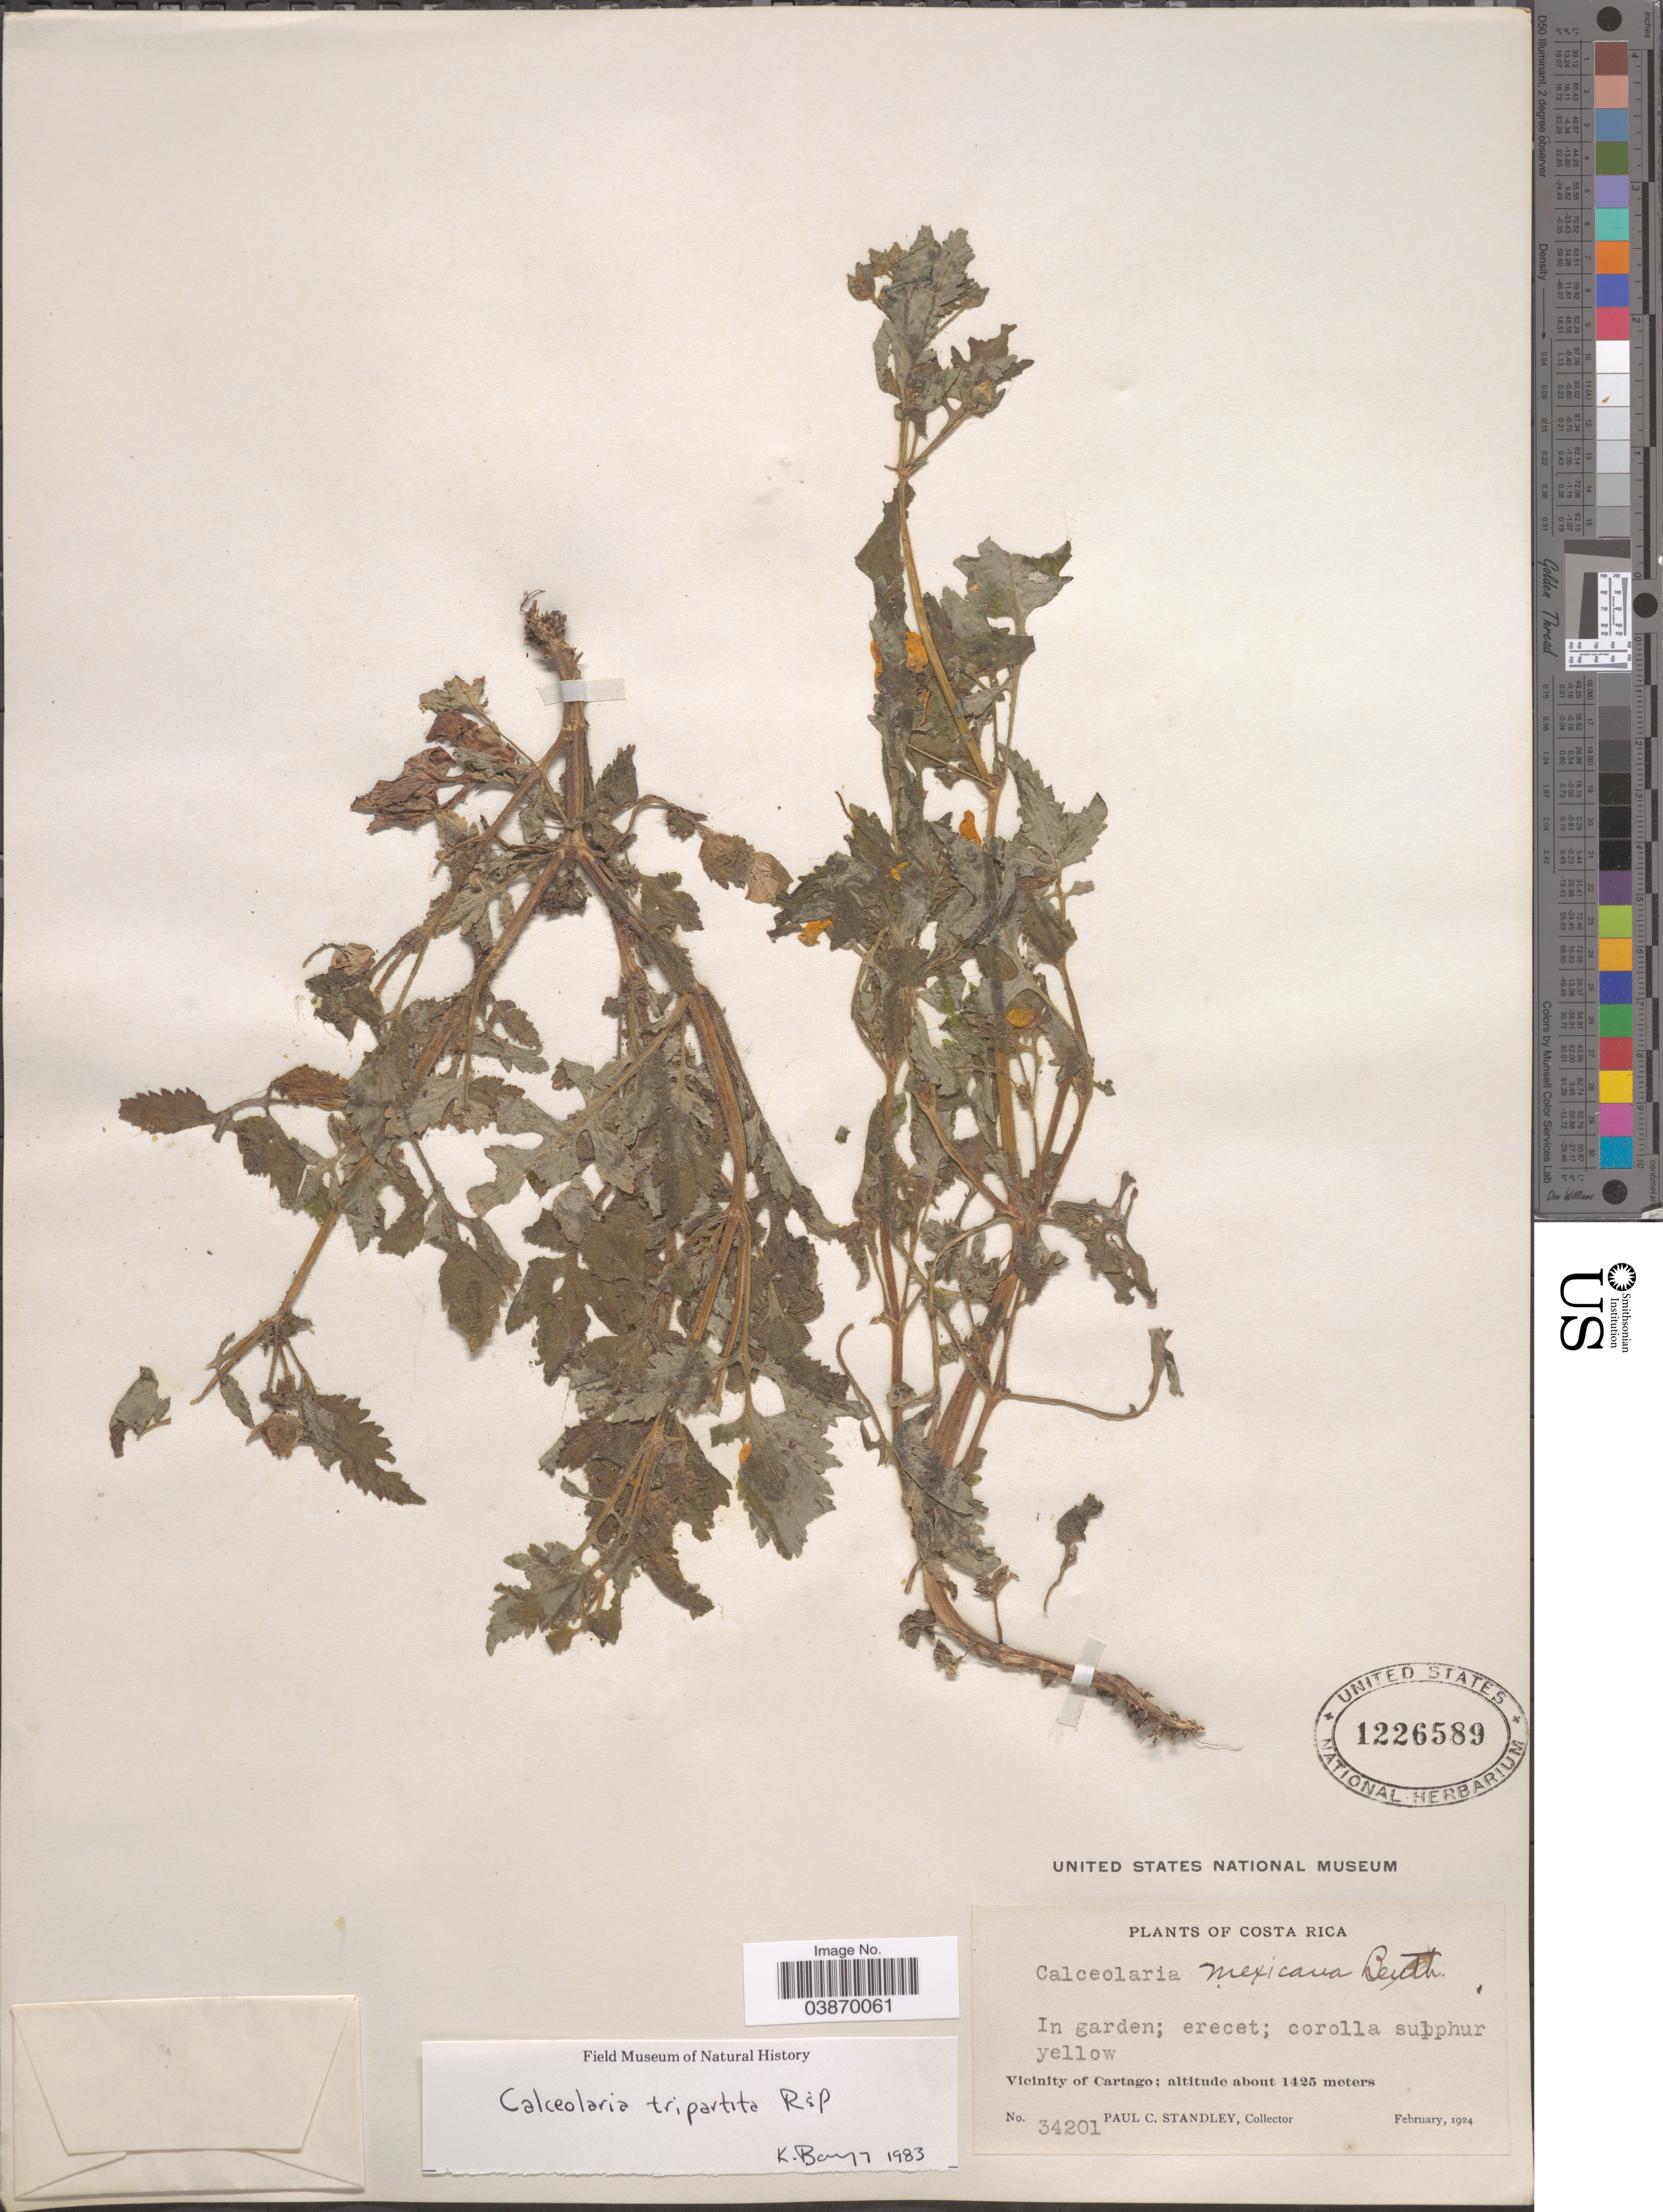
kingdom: Plantae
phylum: Tracheophyta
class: Magnoliopsida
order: Lamiales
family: Calceolariaceae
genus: Calceolaria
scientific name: Calceolaria tripartita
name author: Ruiz & Pav.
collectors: P. C. Standley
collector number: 34201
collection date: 1924-02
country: Costa Rica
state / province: Cartago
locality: Vicinity of Cartago.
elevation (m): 1425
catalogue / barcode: US 1226589